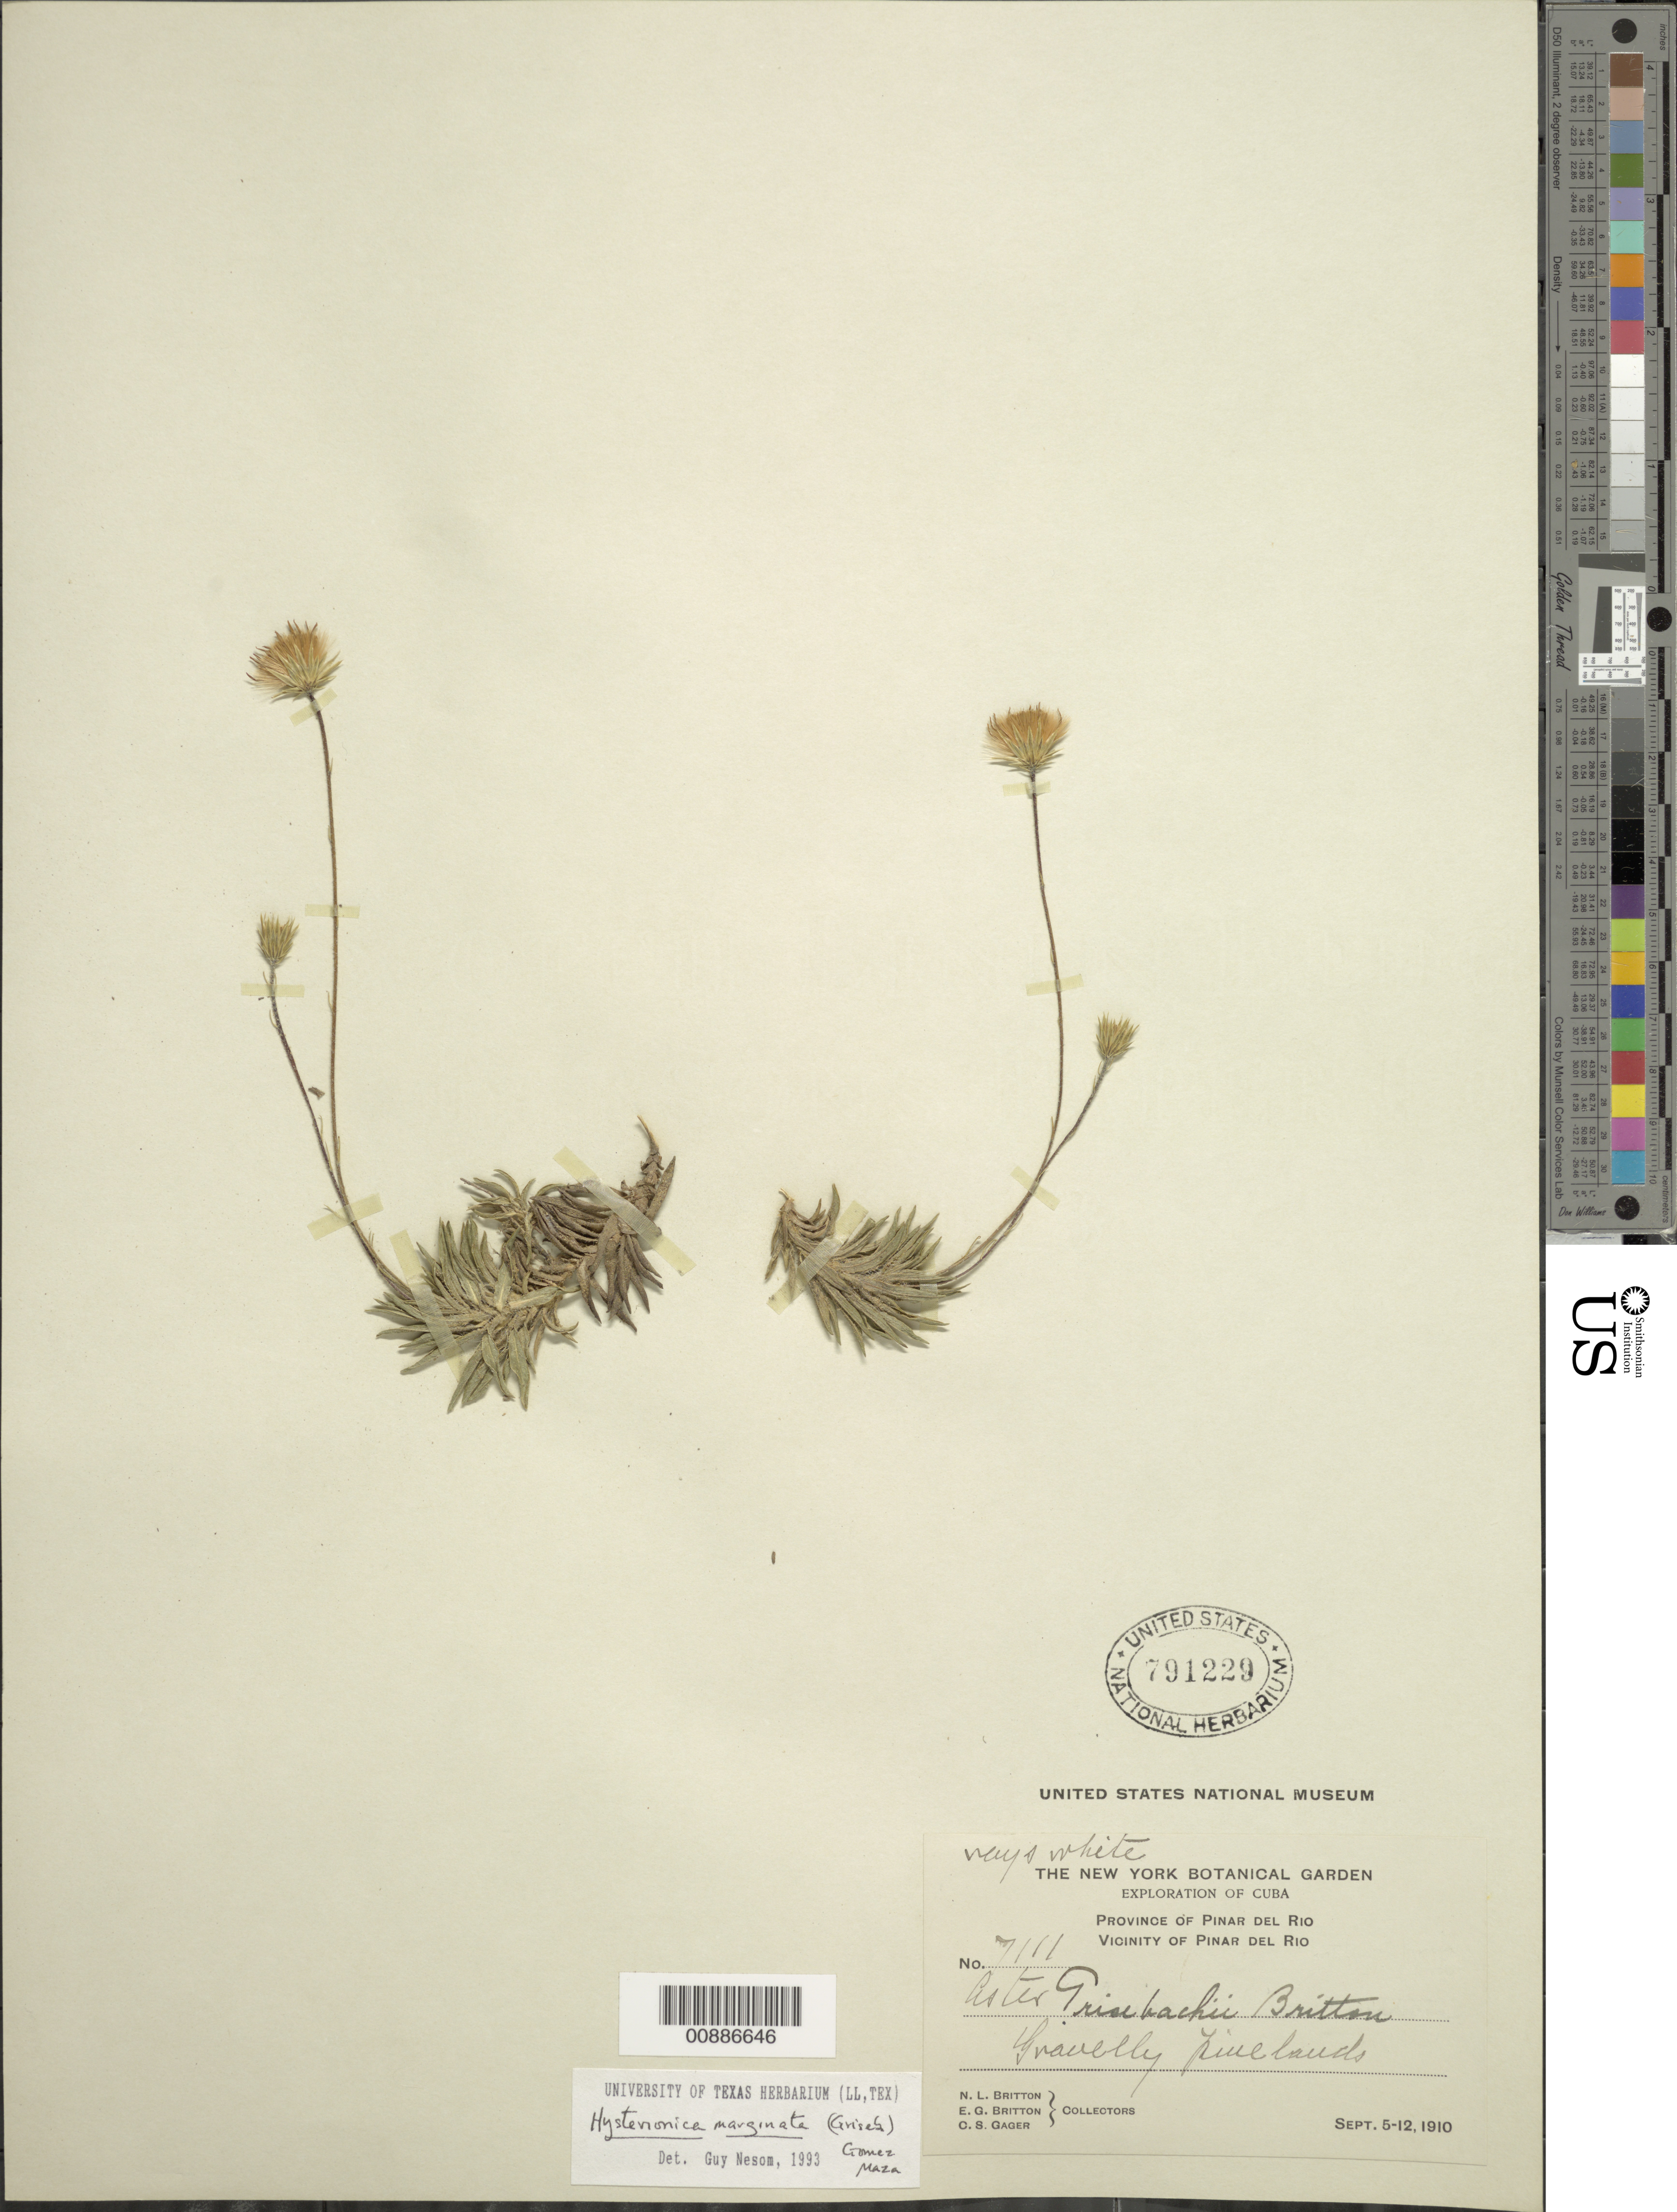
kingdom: Plantae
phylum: Tracheophyta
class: Magnoliopsida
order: Asterales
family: Asteraceae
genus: Neja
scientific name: Neja marginata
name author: (Griseb.) G.L. Nesom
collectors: N. Britton, E. G. Britton & C. Gager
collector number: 7111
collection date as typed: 05 Sep 1910 to 12 Sep 1910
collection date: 1910-09-05/1910-09-12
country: Cuba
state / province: Pinar del Río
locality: Vicinity of Pinar del Rio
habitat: Gravelly pinelands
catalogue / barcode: US 791229